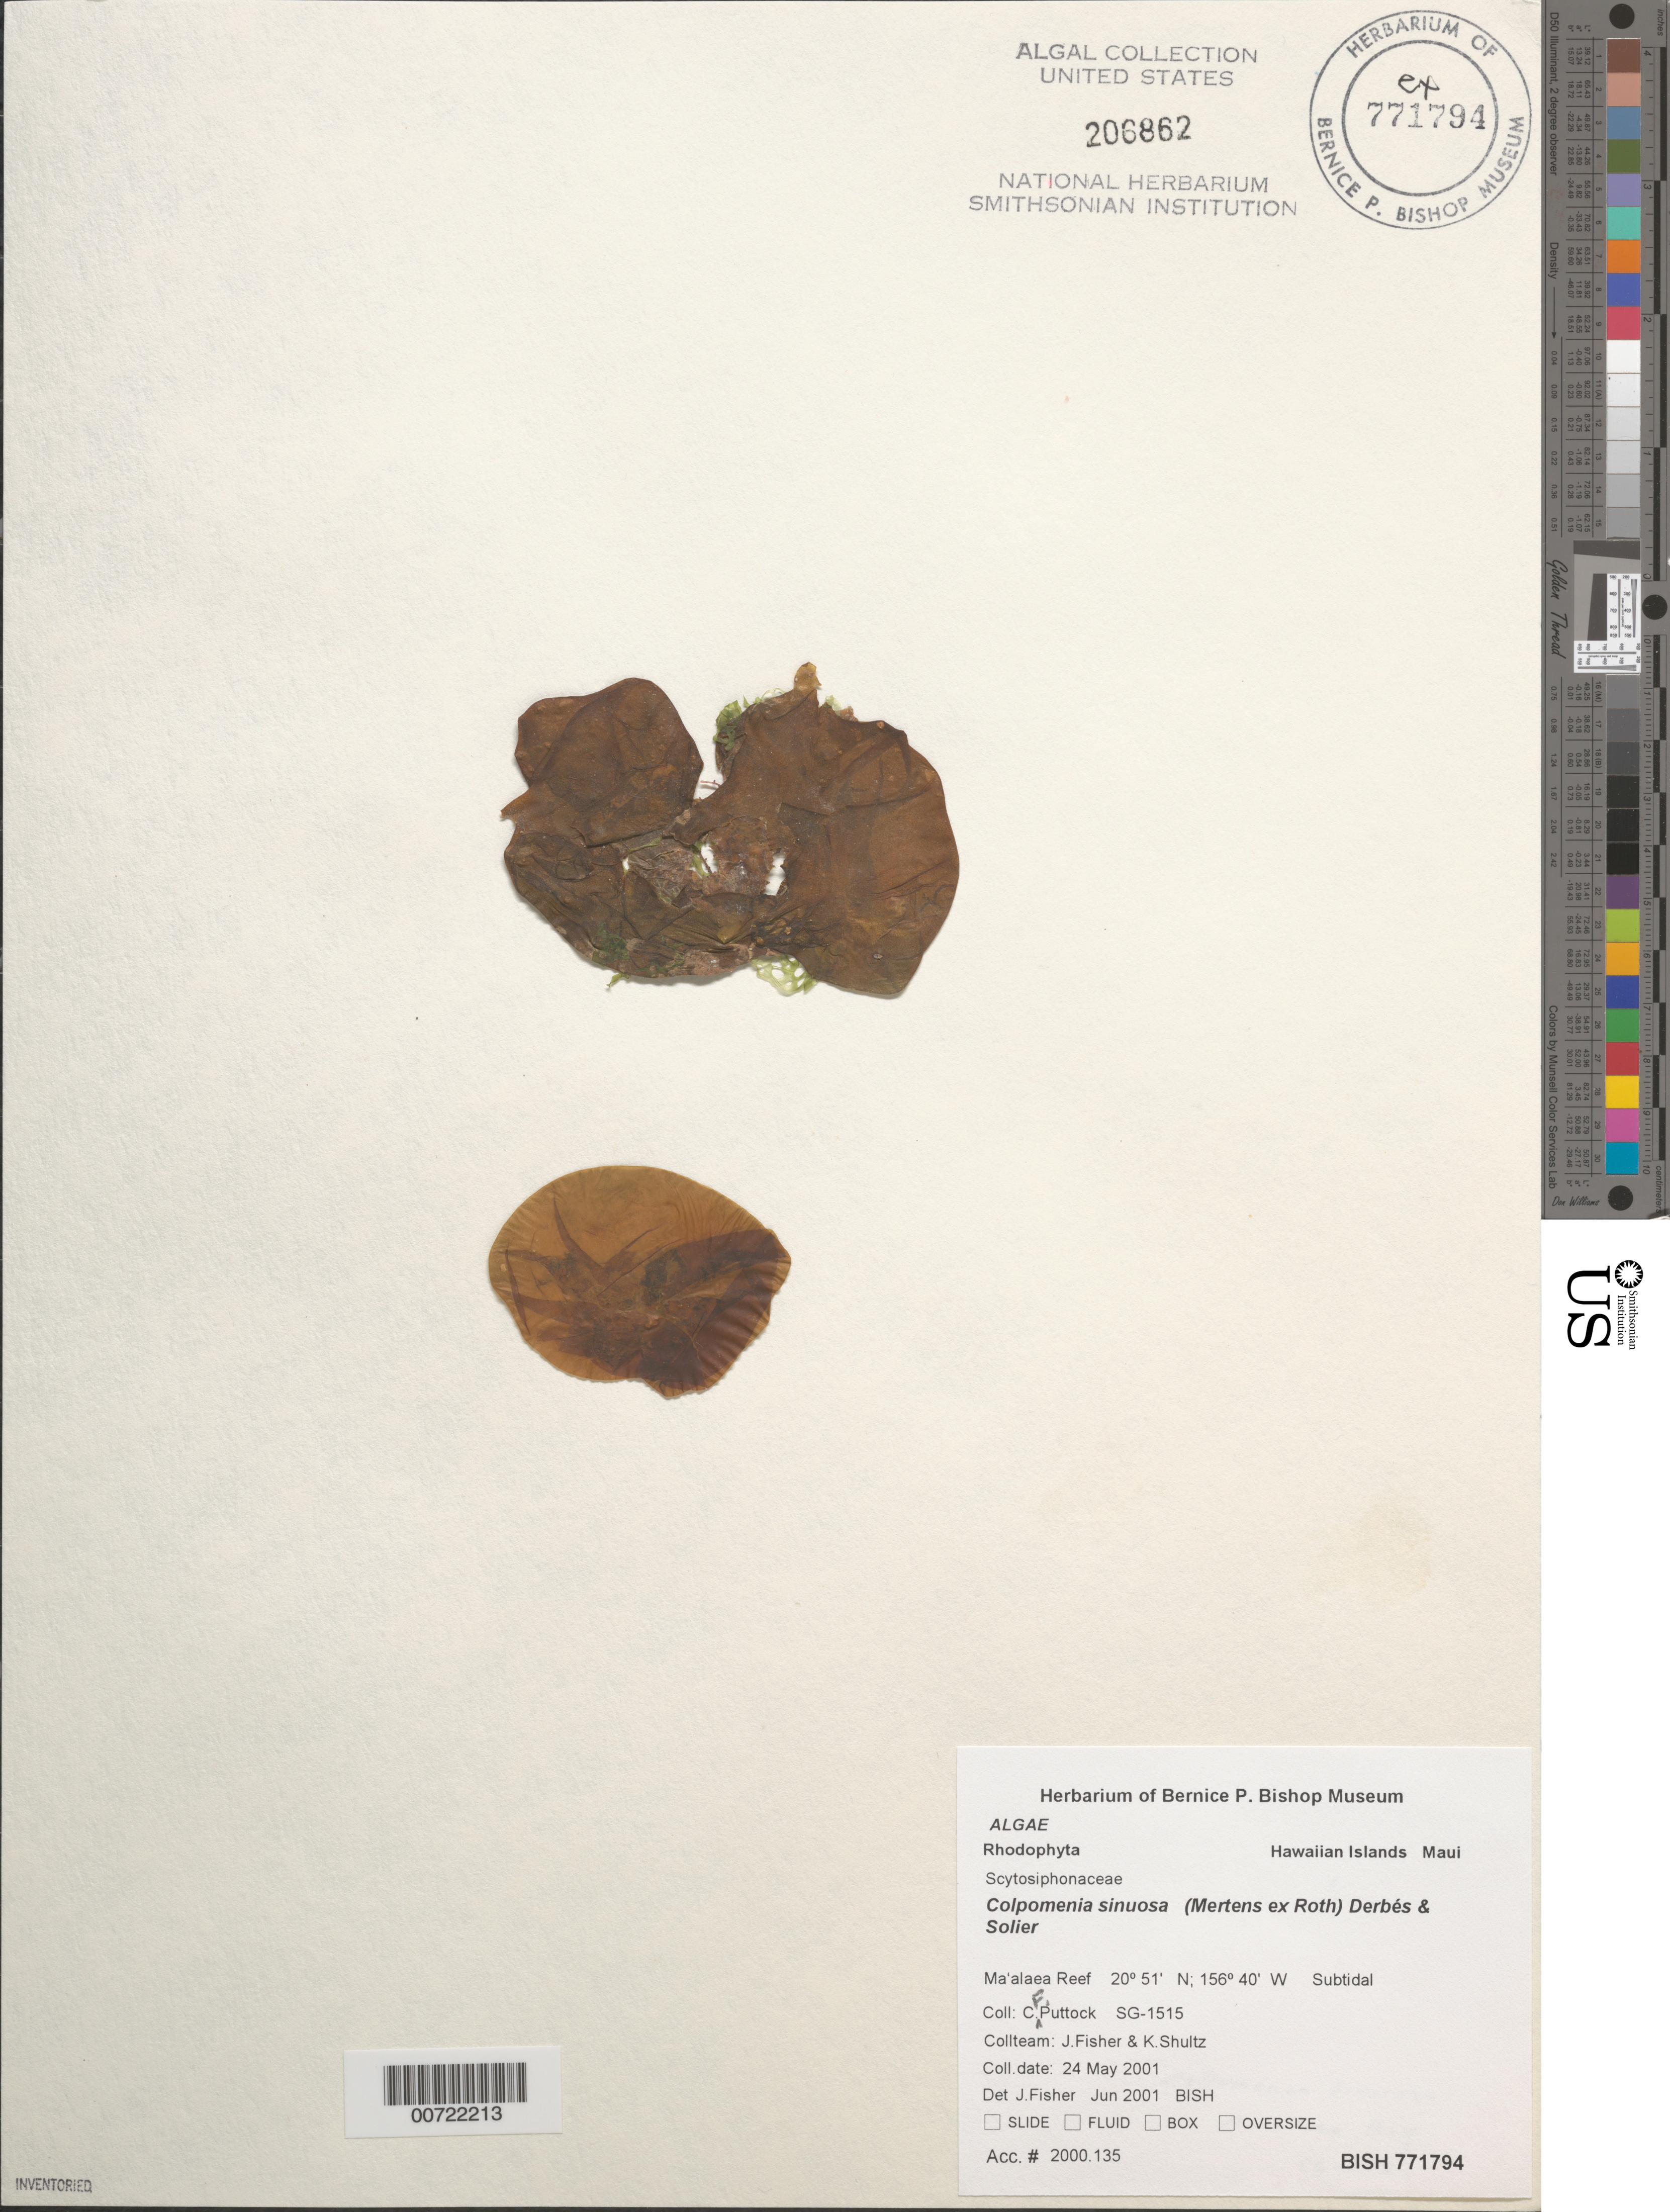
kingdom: Chromista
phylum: Ochrophyta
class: Phaeophyceae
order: Scytosiphonales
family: Scytosiphonaceae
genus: Colpomenia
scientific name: Colpomenia sinuosa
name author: (K. Mert. ex Roth) Derbes & Solier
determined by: Fisher, J.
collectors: C. Puttock, J. Fisher & K. Shultz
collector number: SG-1515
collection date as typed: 24 May 2001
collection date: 2001-05-24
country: United States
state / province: Hawaii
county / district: Maui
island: Maui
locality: Ma'alaea Reef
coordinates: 20 51' N, 156 40' W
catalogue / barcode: US 206862